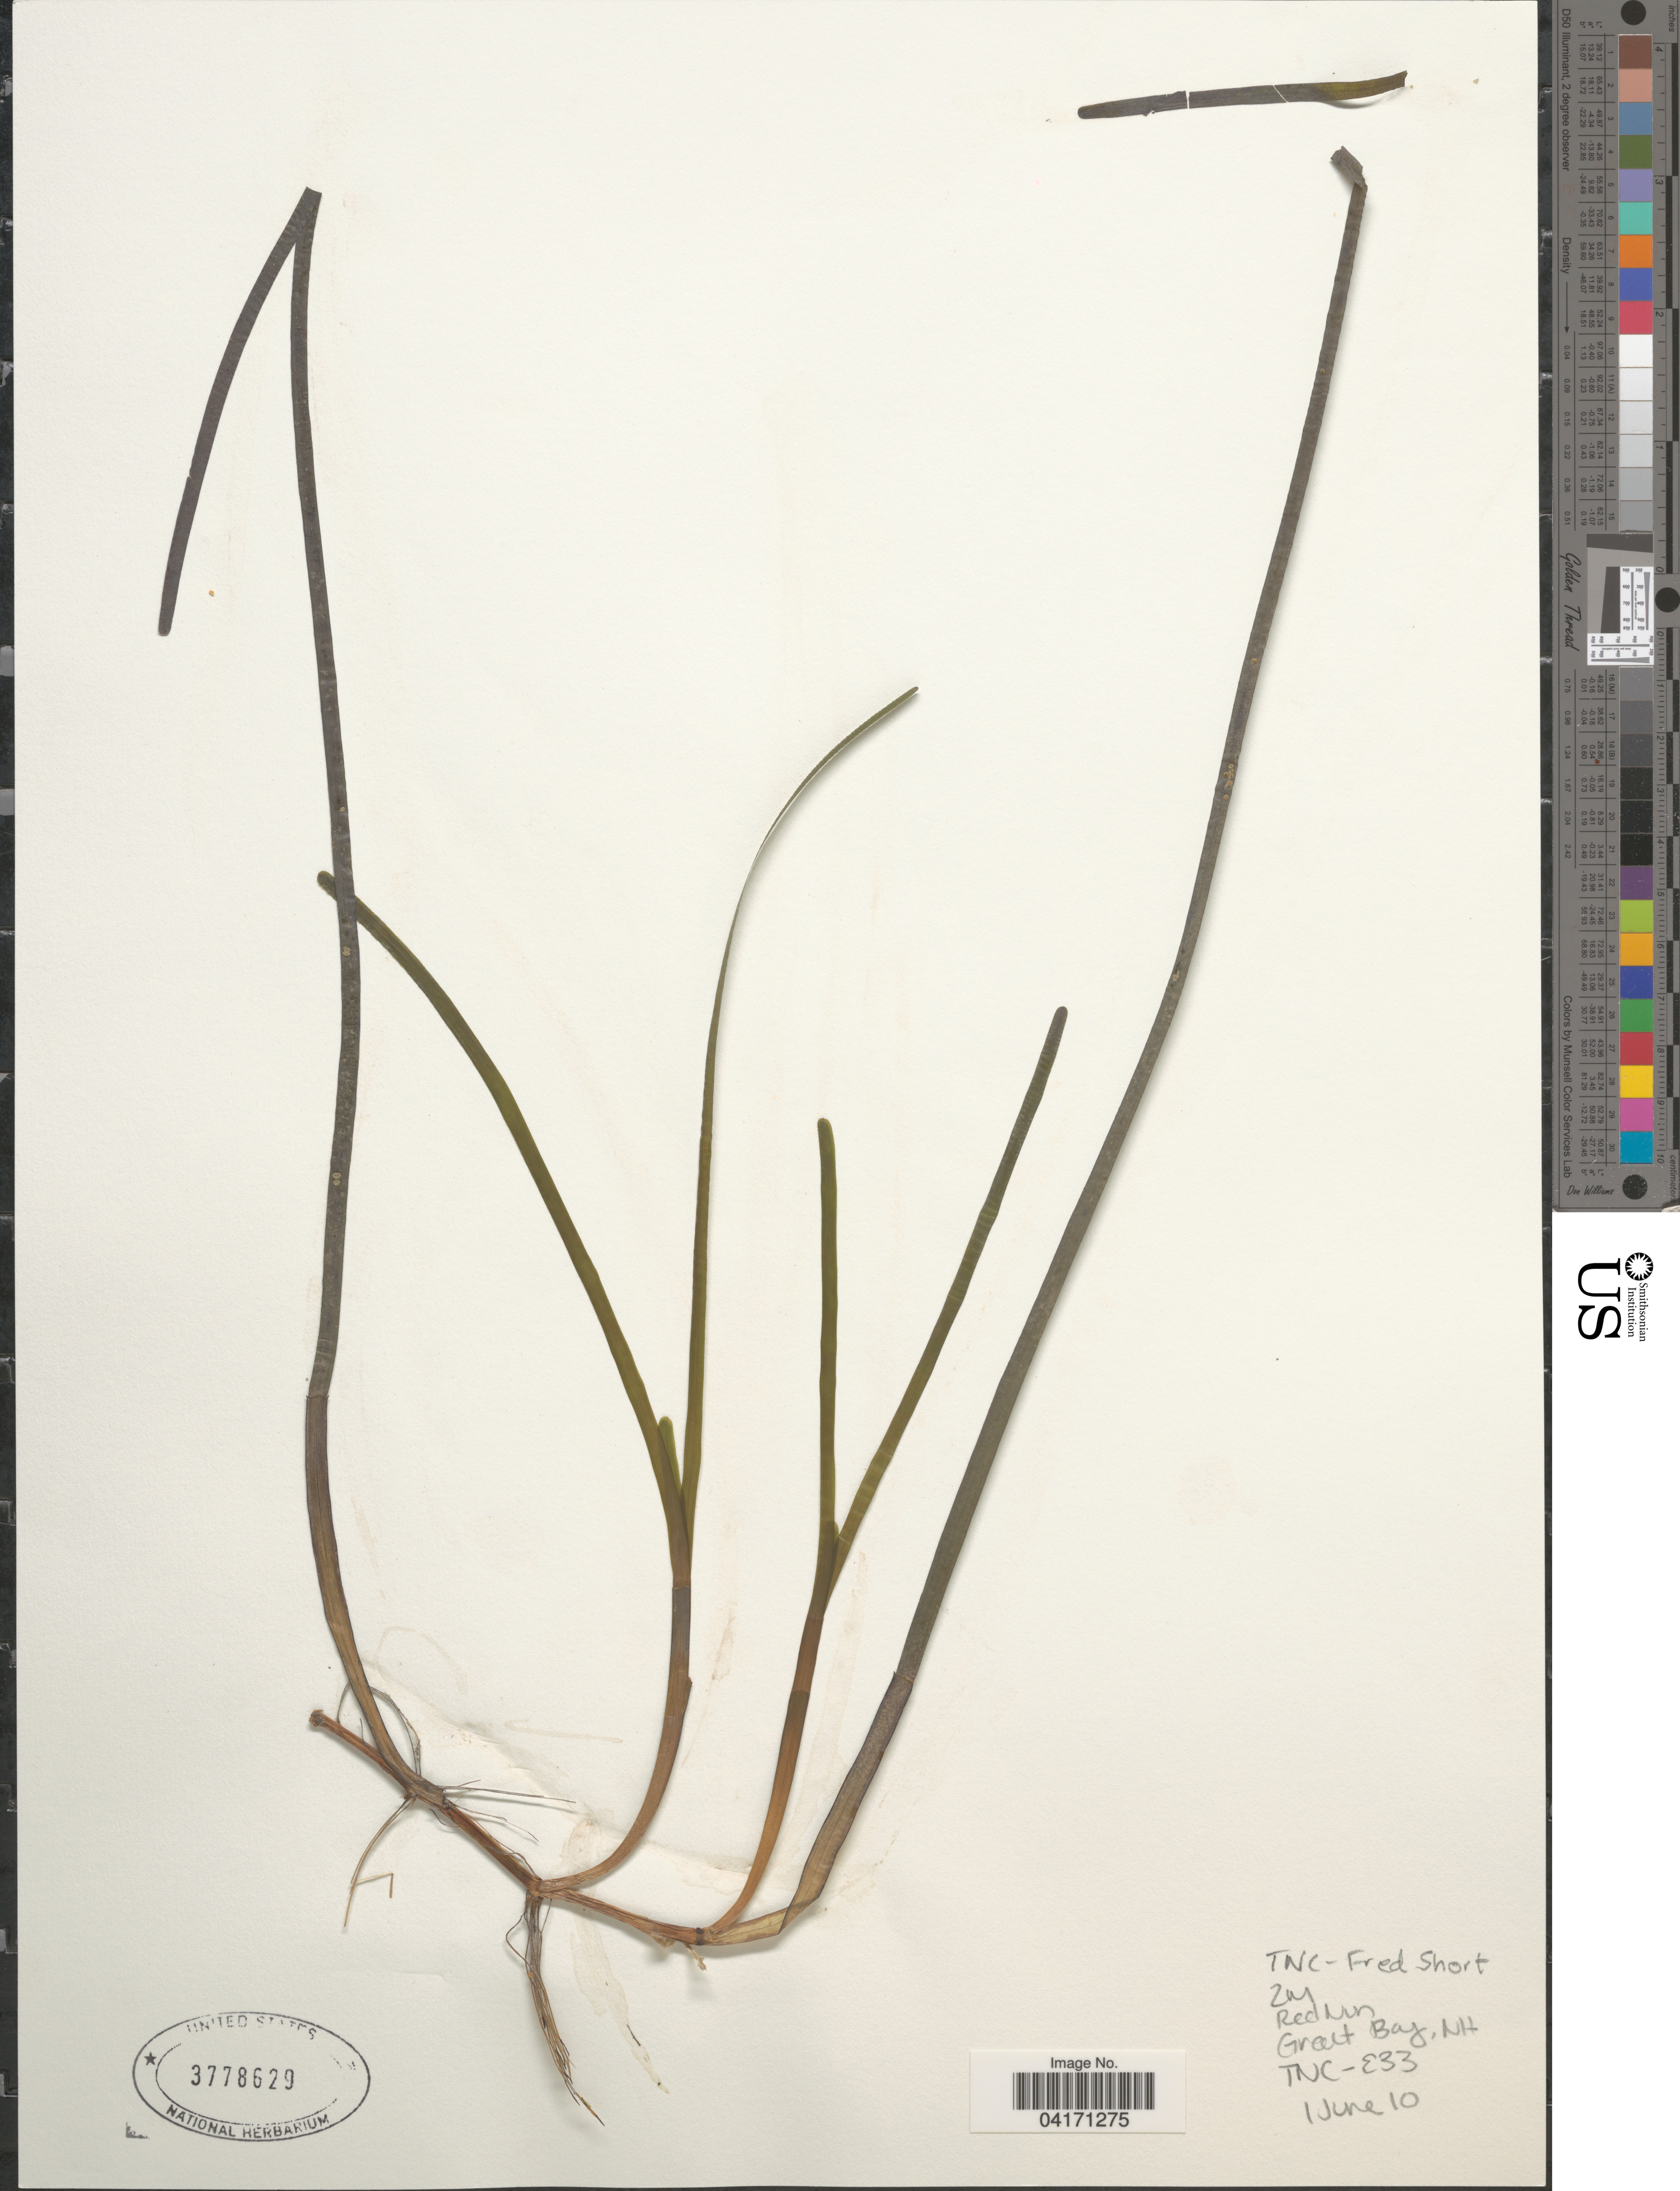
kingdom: Plantae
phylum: Tracheophyta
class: Liliopsida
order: Alismatales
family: Zosteraceae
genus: Zostera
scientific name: Zostera marina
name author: L.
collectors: F. Short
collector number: TNC-E33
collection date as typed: Transcribed d/m/y: 1/6/10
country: United States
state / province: New Hampshire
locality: Red Nun. Great Bay.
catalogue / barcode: US 3778629